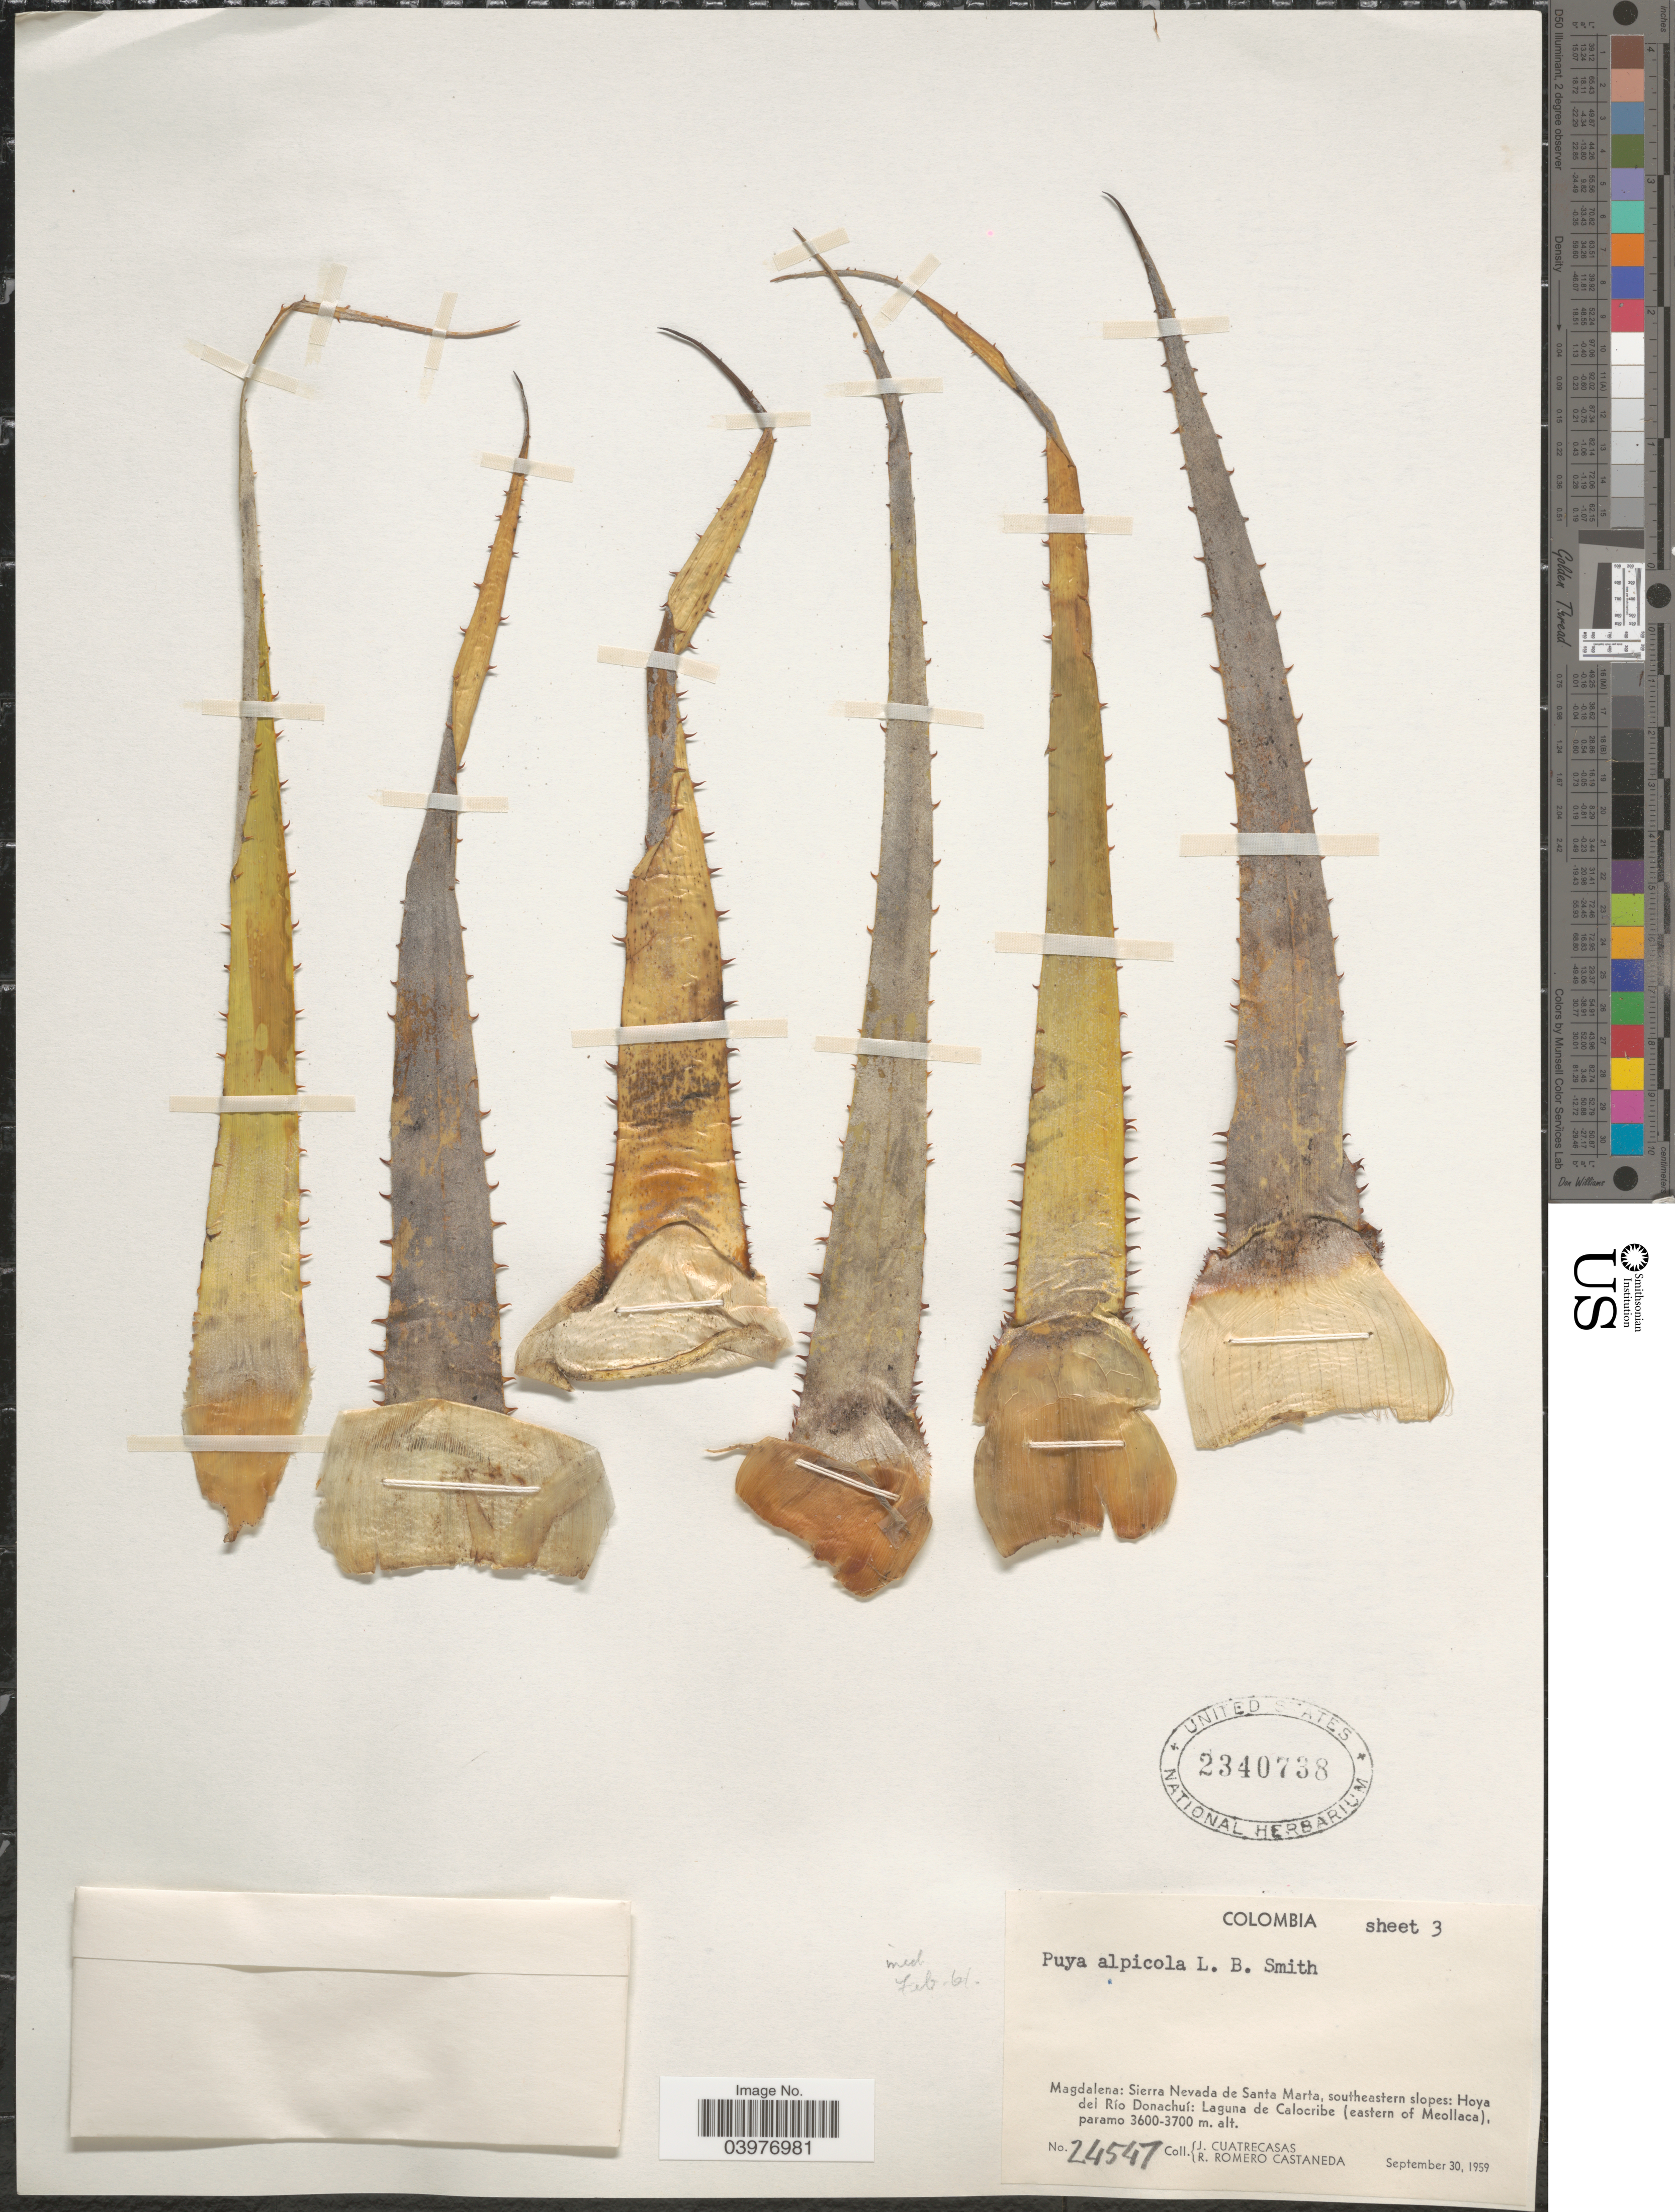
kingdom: Plantae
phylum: Tracheophyta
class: Liliopsida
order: Poales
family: Bromeliaceae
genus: Puya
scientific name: Puya alpicola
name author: L.B. Sm.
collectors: J. Cuatrecasas & R. Romero Castañeda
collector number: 24547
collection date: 1959-09-30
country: Colombia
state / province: Magdalena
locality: Sierra Nevada de Santa Marta, southeastern slopes: Hoya del Río Donachuí: Laguna de Calocribe (eastern of Meollaca).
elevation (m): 3600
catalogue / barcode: US 2340738